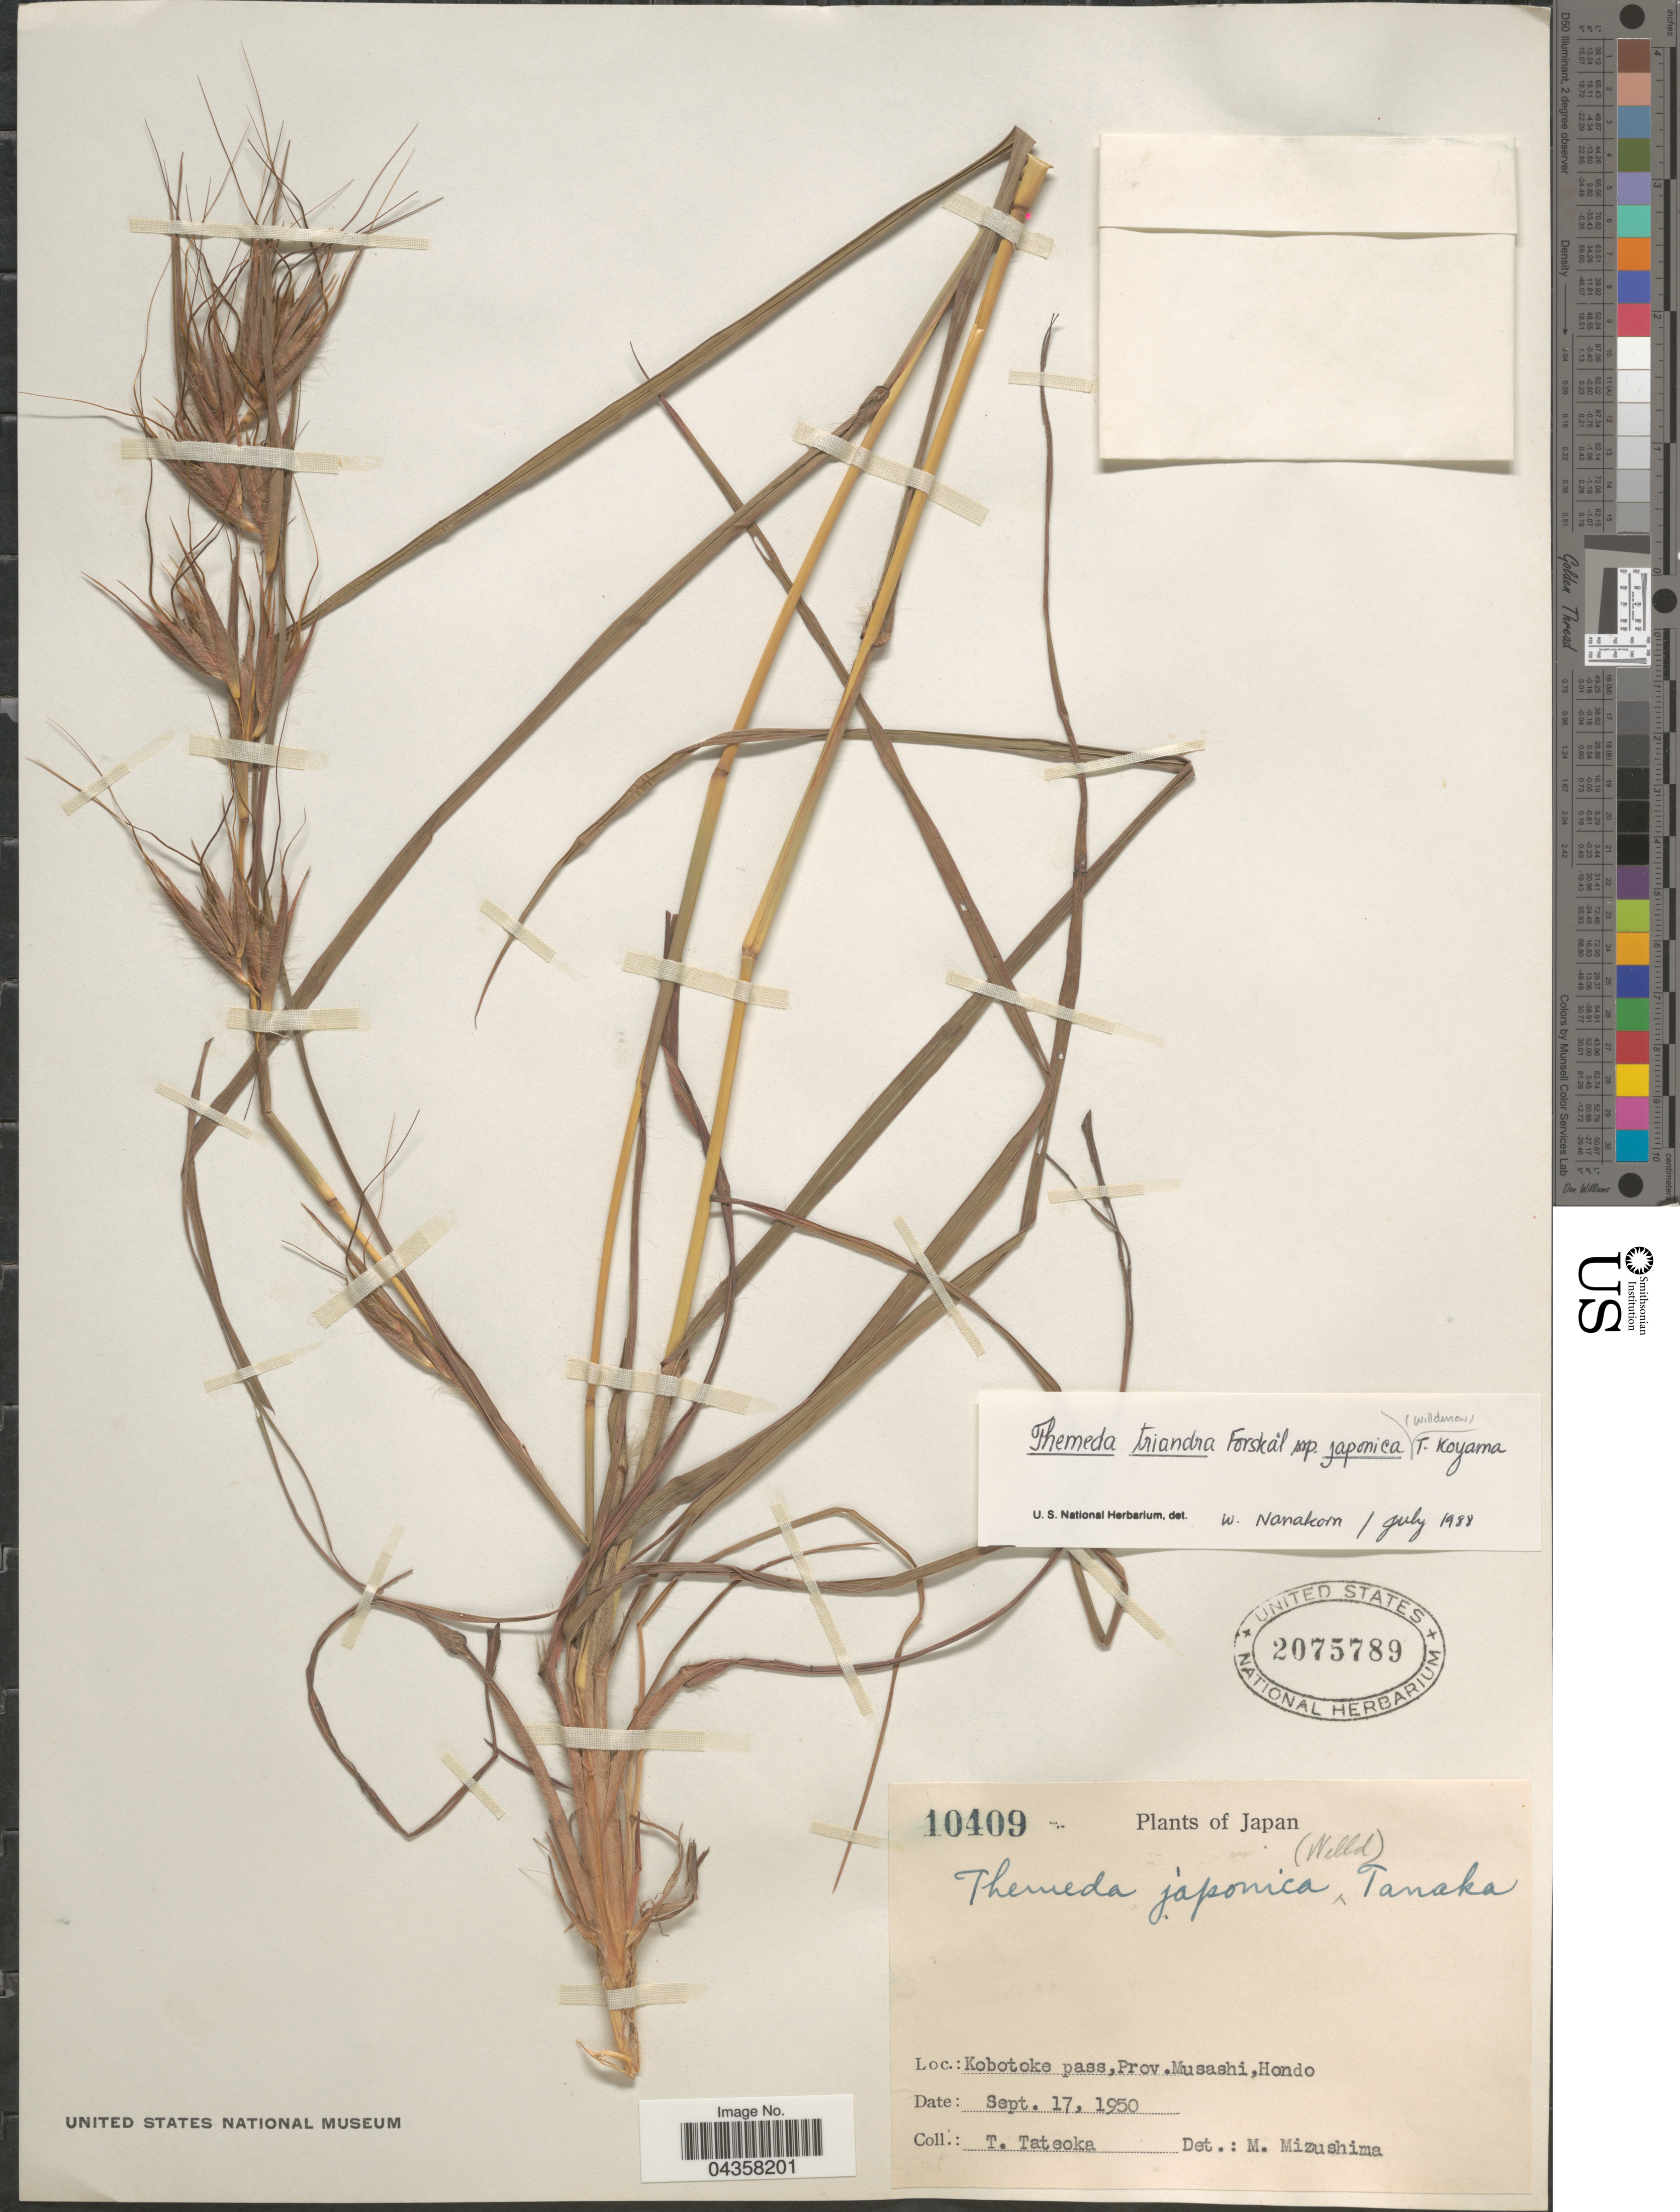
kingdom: Plantae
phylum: Tracheophyta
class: Liliopsida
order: Poales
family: Poaceae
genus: Themeda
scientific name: Themeda triandra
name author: Forssk.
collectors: T. Tateoka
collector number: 10409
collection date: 1950-09-17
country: Japan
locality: Kobotoke pass, Prov. Musashi, Hondo.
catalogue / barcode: US 2075789